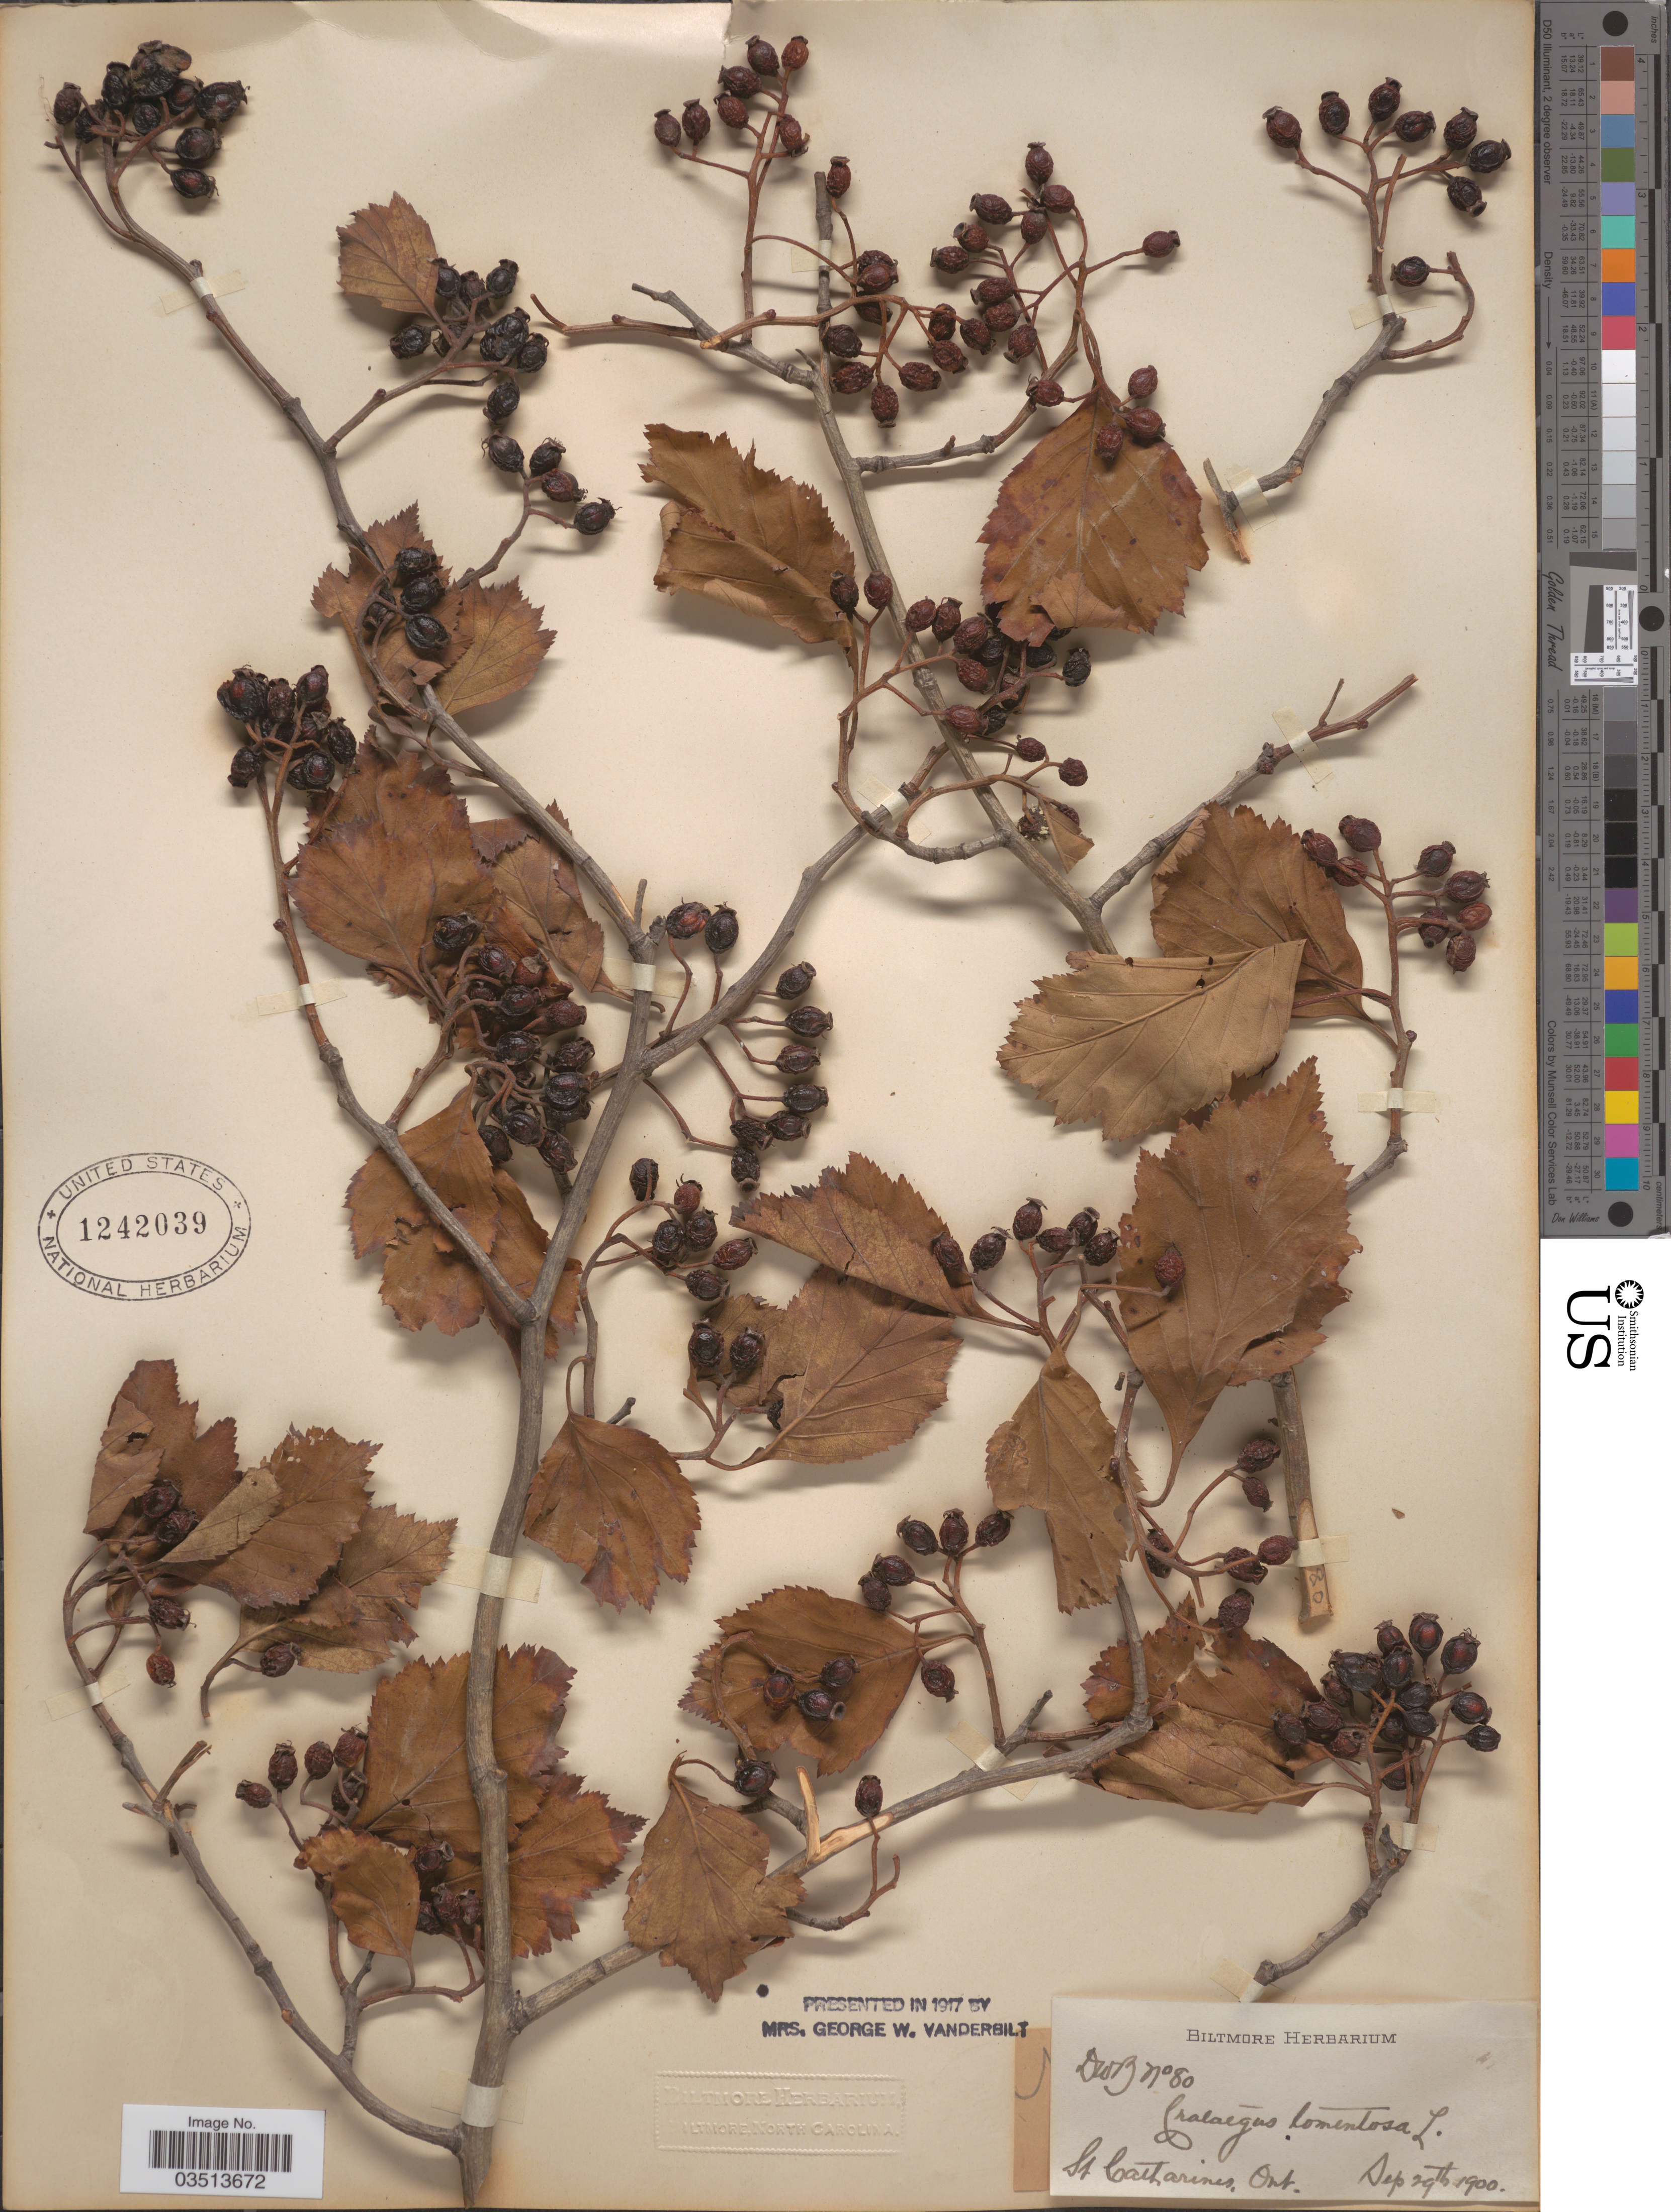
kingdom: Plantae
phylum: Tracheophyta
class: Magnoliopsida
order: Rosales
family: Rosaceae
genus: Crataegus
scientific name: Crataegus calpodendron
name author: (Ehrh.) Medik.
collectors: D. W. B.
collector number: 80?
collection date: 1900-09-29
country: Canada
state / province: Ontario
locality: St Catharines.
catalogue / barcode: US 1242039